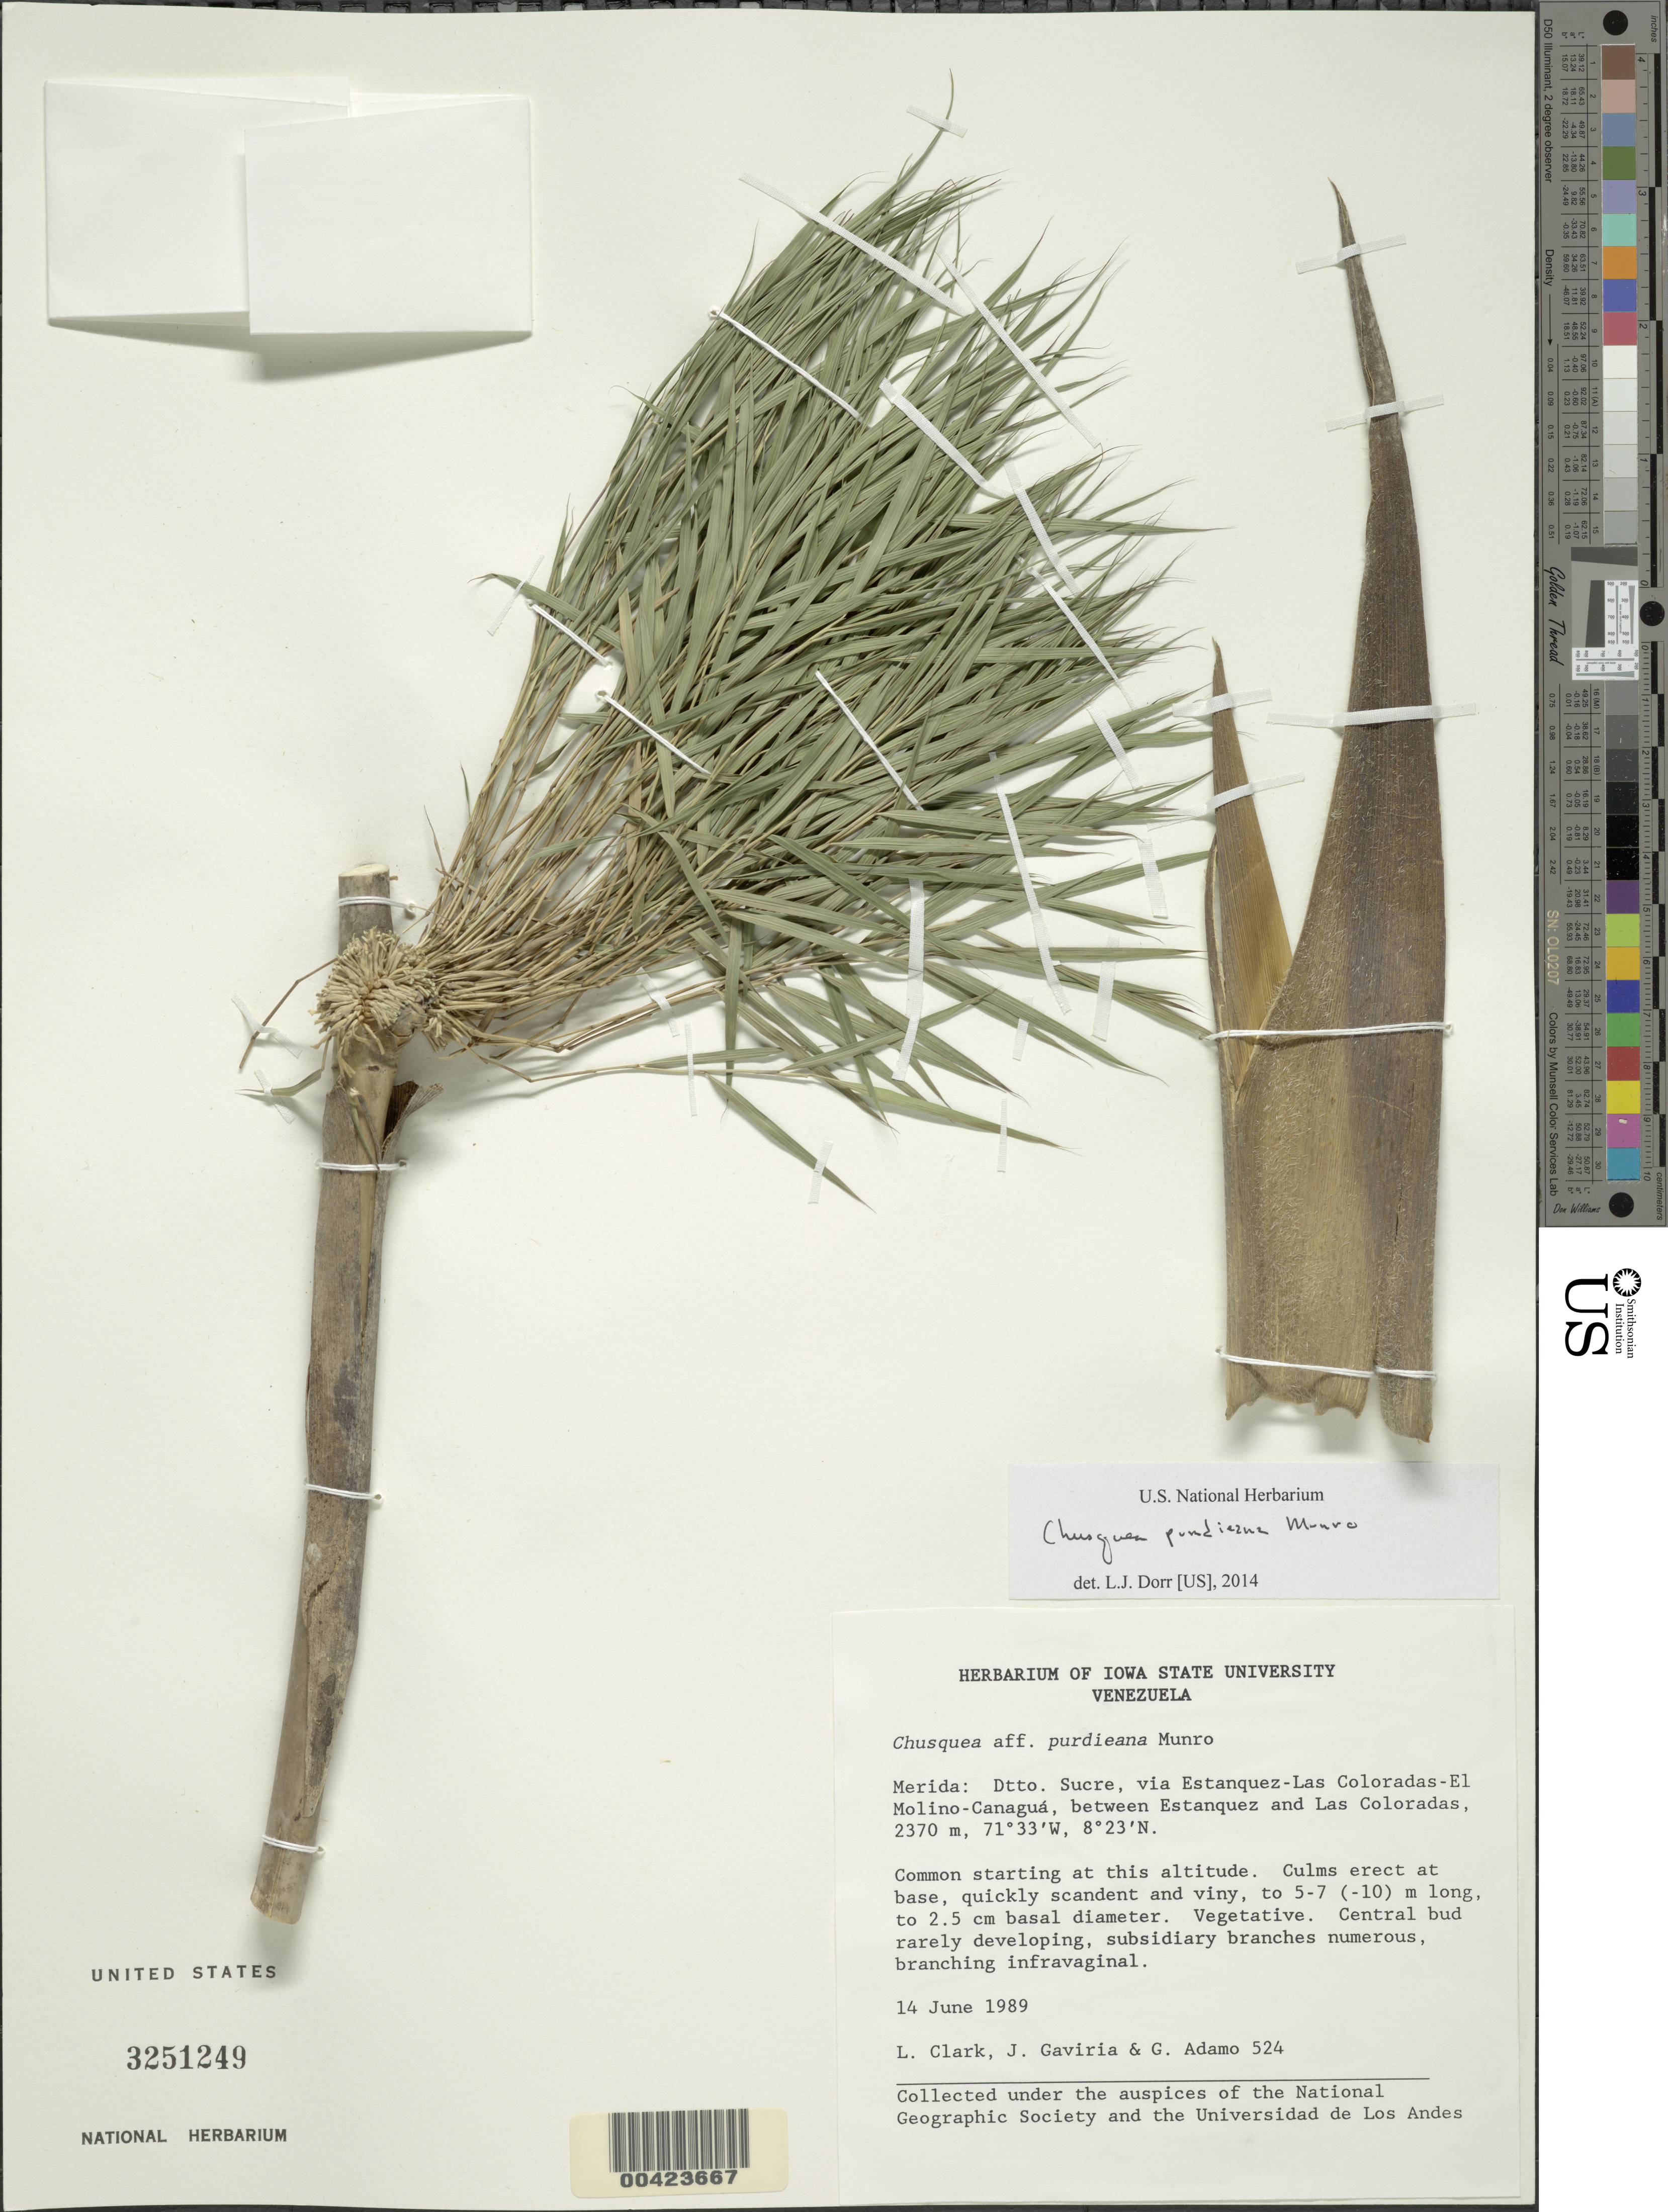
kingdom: Plantae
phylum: Tracheophyta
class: Liliopsida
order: Poales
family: Poaceae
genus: Chusquea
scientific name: Chusquea purdieana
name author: Munro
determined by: Dorr, L. J., (BOT), Smithsonian Institution - National Museum of Natural History (UNITED STATES)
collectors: L. G. Clark, J. Gaviria & G. Adamo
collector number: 524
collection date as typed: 14 Jun 1989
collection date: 1989-06-14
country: Venezuela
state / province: Mérida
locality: Estanquez and las coloradas, between; via estanquez - las coloradas - el molino - canagua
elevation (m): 2370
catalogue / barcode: US 3251249